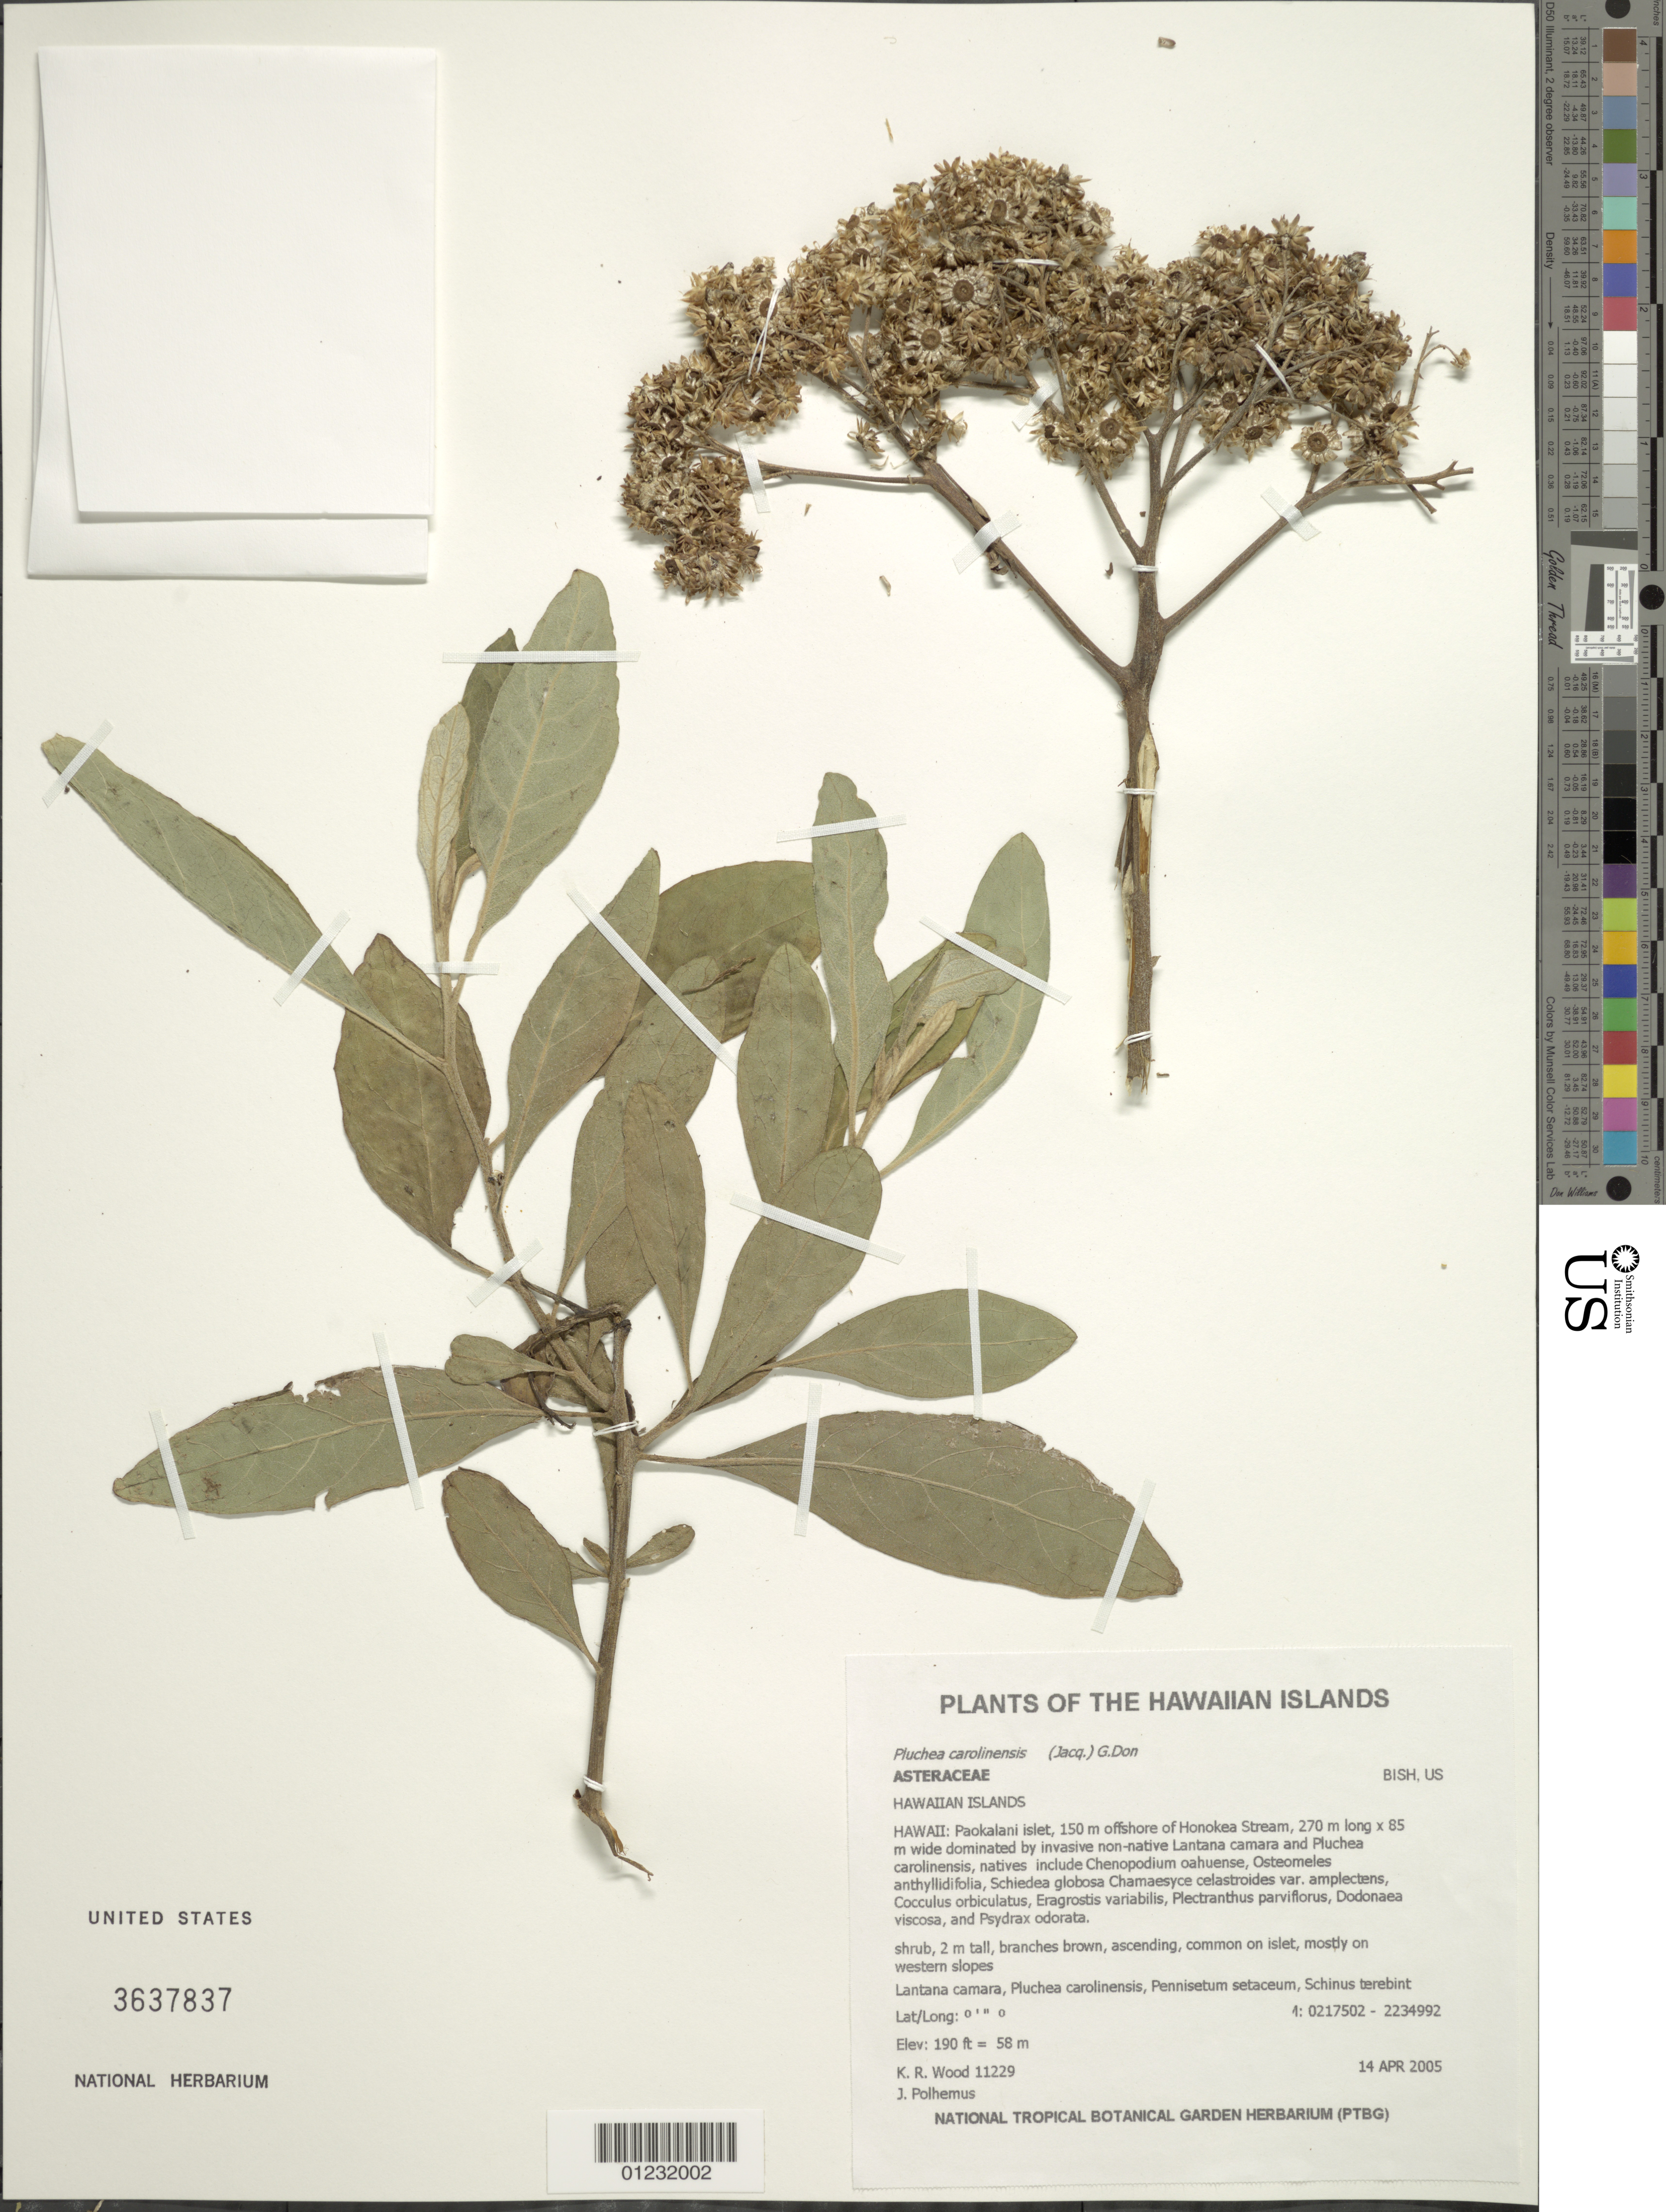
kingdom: Plantae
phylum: Tracheophyta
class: Magnoliopsida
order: Asterales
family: Asteraceae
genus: Pluchea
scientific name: Pluchea carolinensis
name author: (Jacq.) D. Don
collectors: K. R. Wood & J. Polhemus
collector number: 11229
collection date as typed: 14 Apr 2005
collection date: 2005-04-14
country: United States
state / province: Hawaii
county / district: Hawaii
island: Hawaii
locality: Paokalani Islet, 150 m offshore of Honokea Stream.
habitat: Common on Islet, mostly on western slopes.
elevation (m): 58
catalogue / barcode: US 3637837